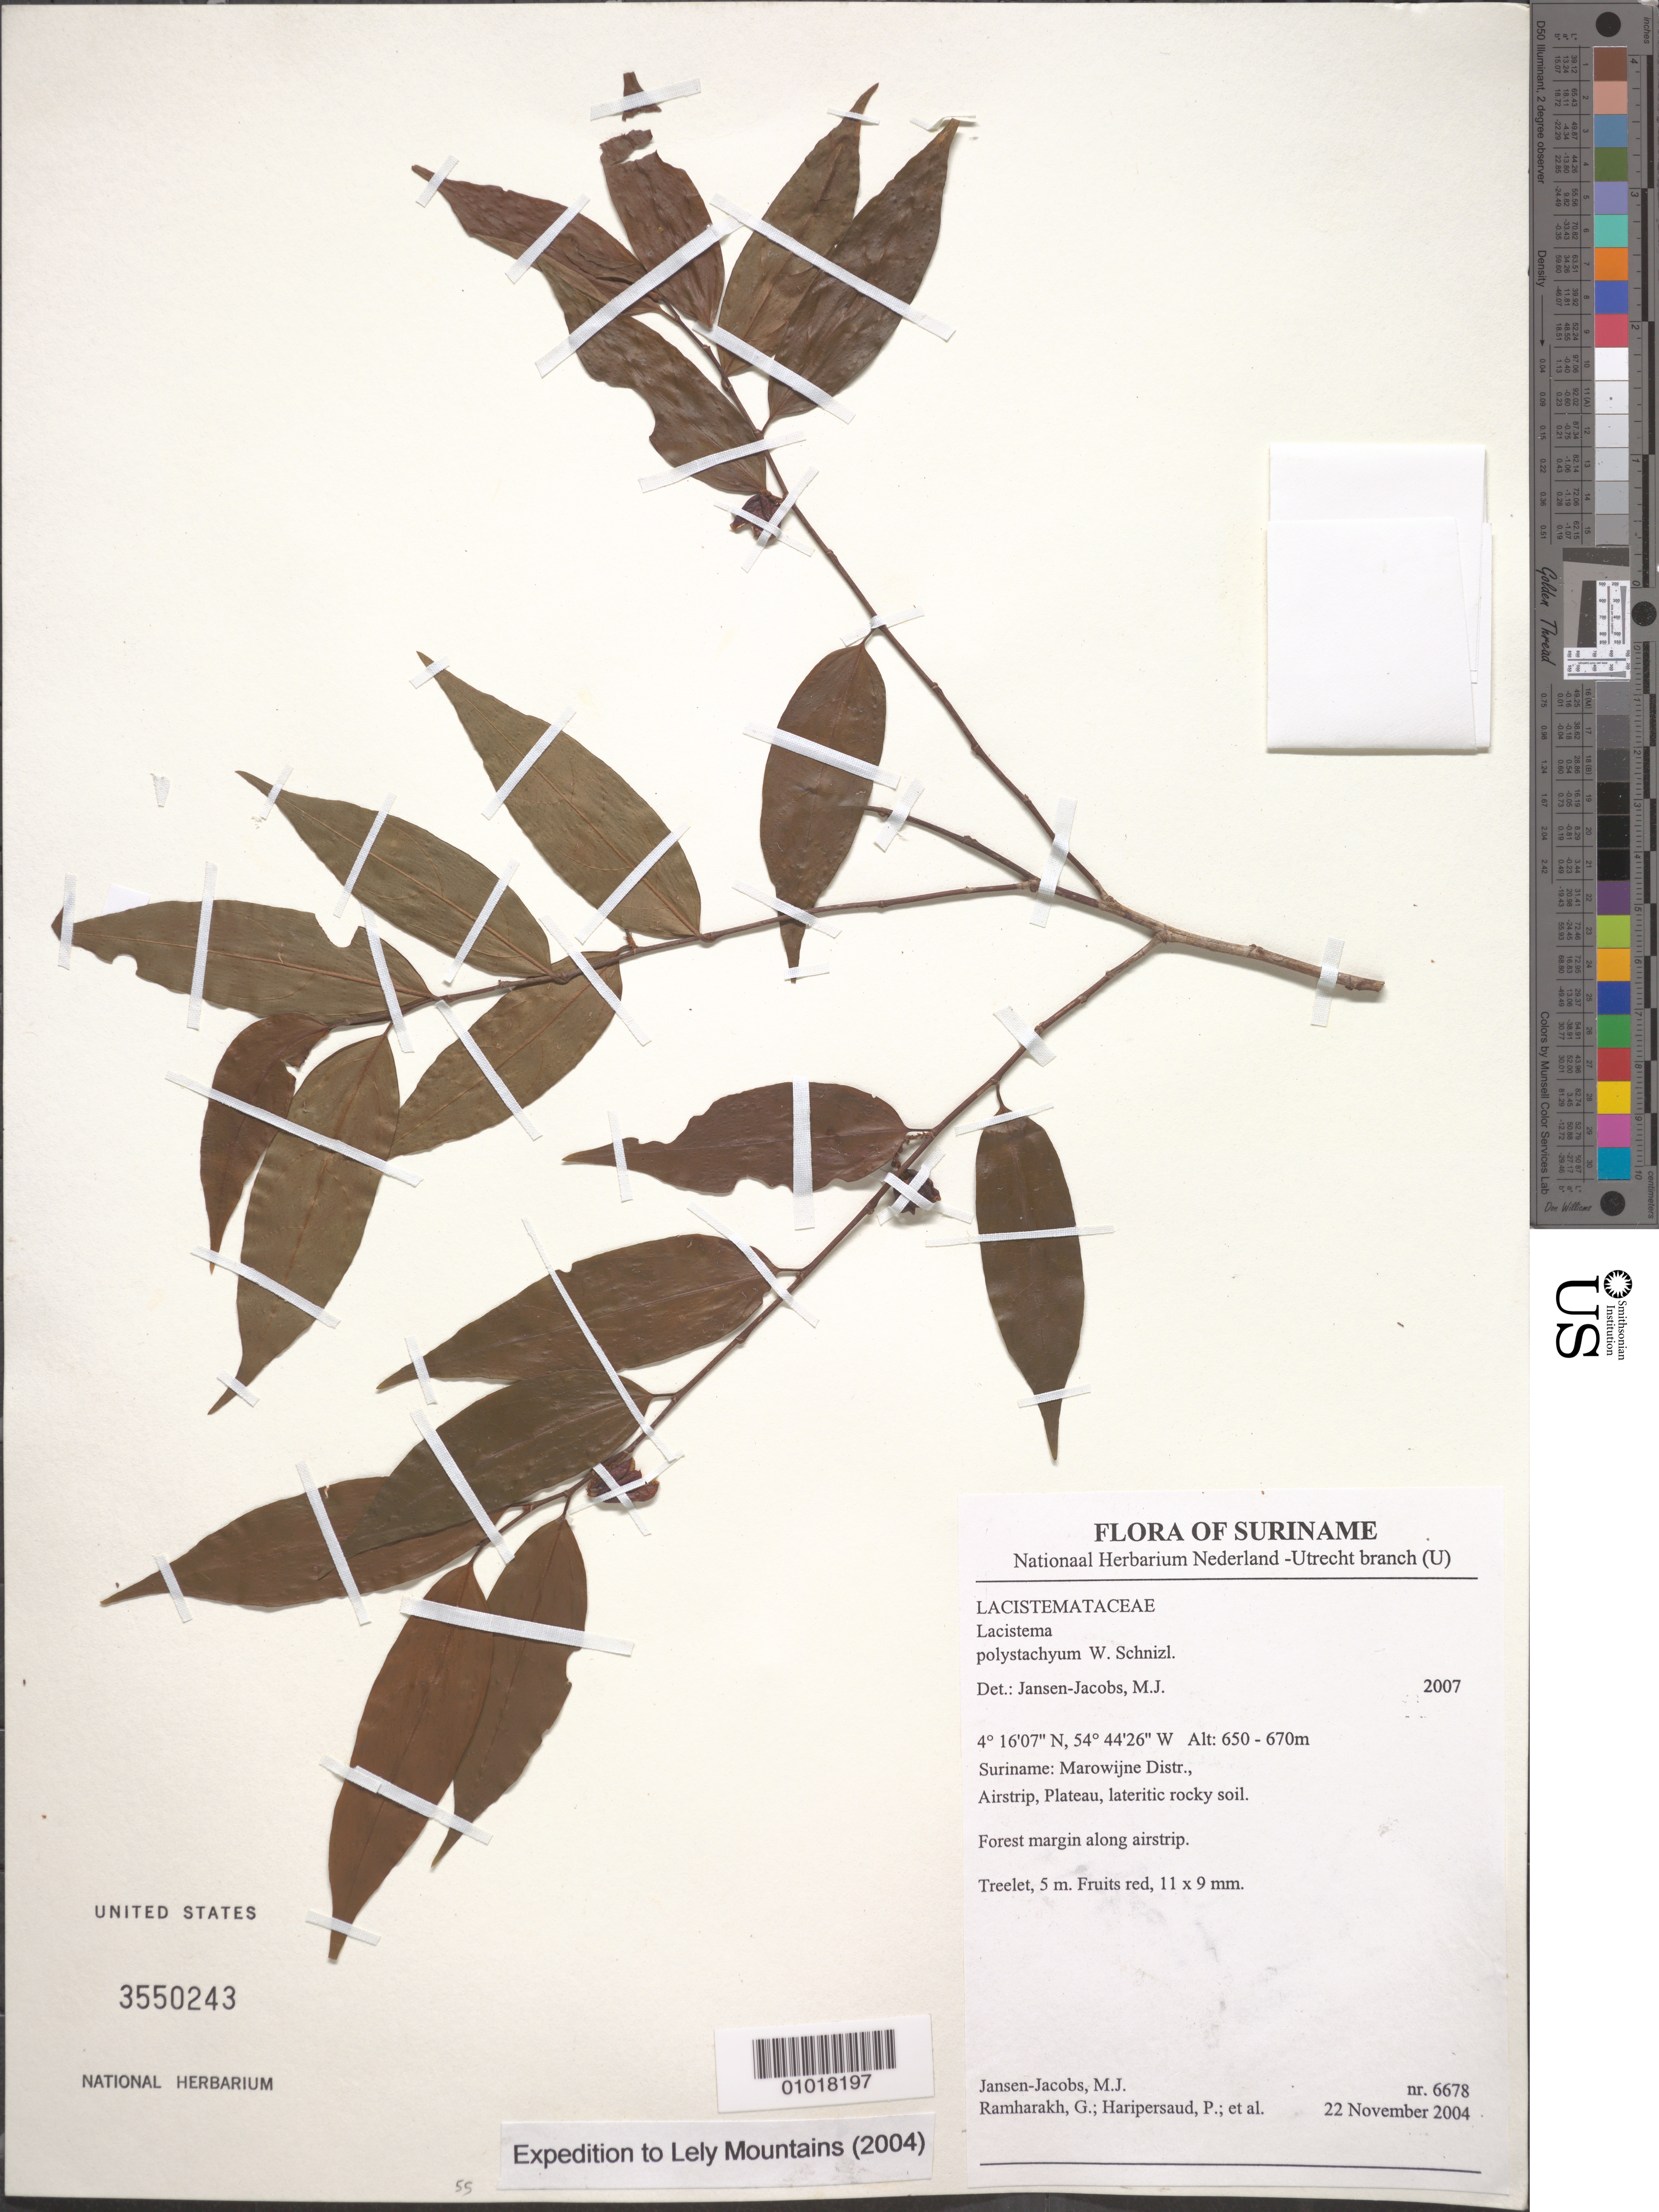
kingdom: Plantae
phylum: Tracheophyta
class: Magnoliopsida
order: Malpighiales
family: Lacistemataceae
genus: Lacistema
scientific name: Lacistema polystachyum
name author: Schnizl.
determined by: Jansen-Jacobs, M. J., (U), Nationaal Herbarium Nederland, Utrecht University branch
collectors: M. J. Jansen-Jacobs et al.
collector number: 6678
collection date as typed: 22-Nov-04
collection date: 2004-11-22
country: Suriname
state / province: Marowijne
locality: Marowijne Distr., Airstrip, Plateau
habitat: Lateritic rocky soil. Forest margin along airstrip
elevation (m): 650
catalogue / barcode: US 3550243